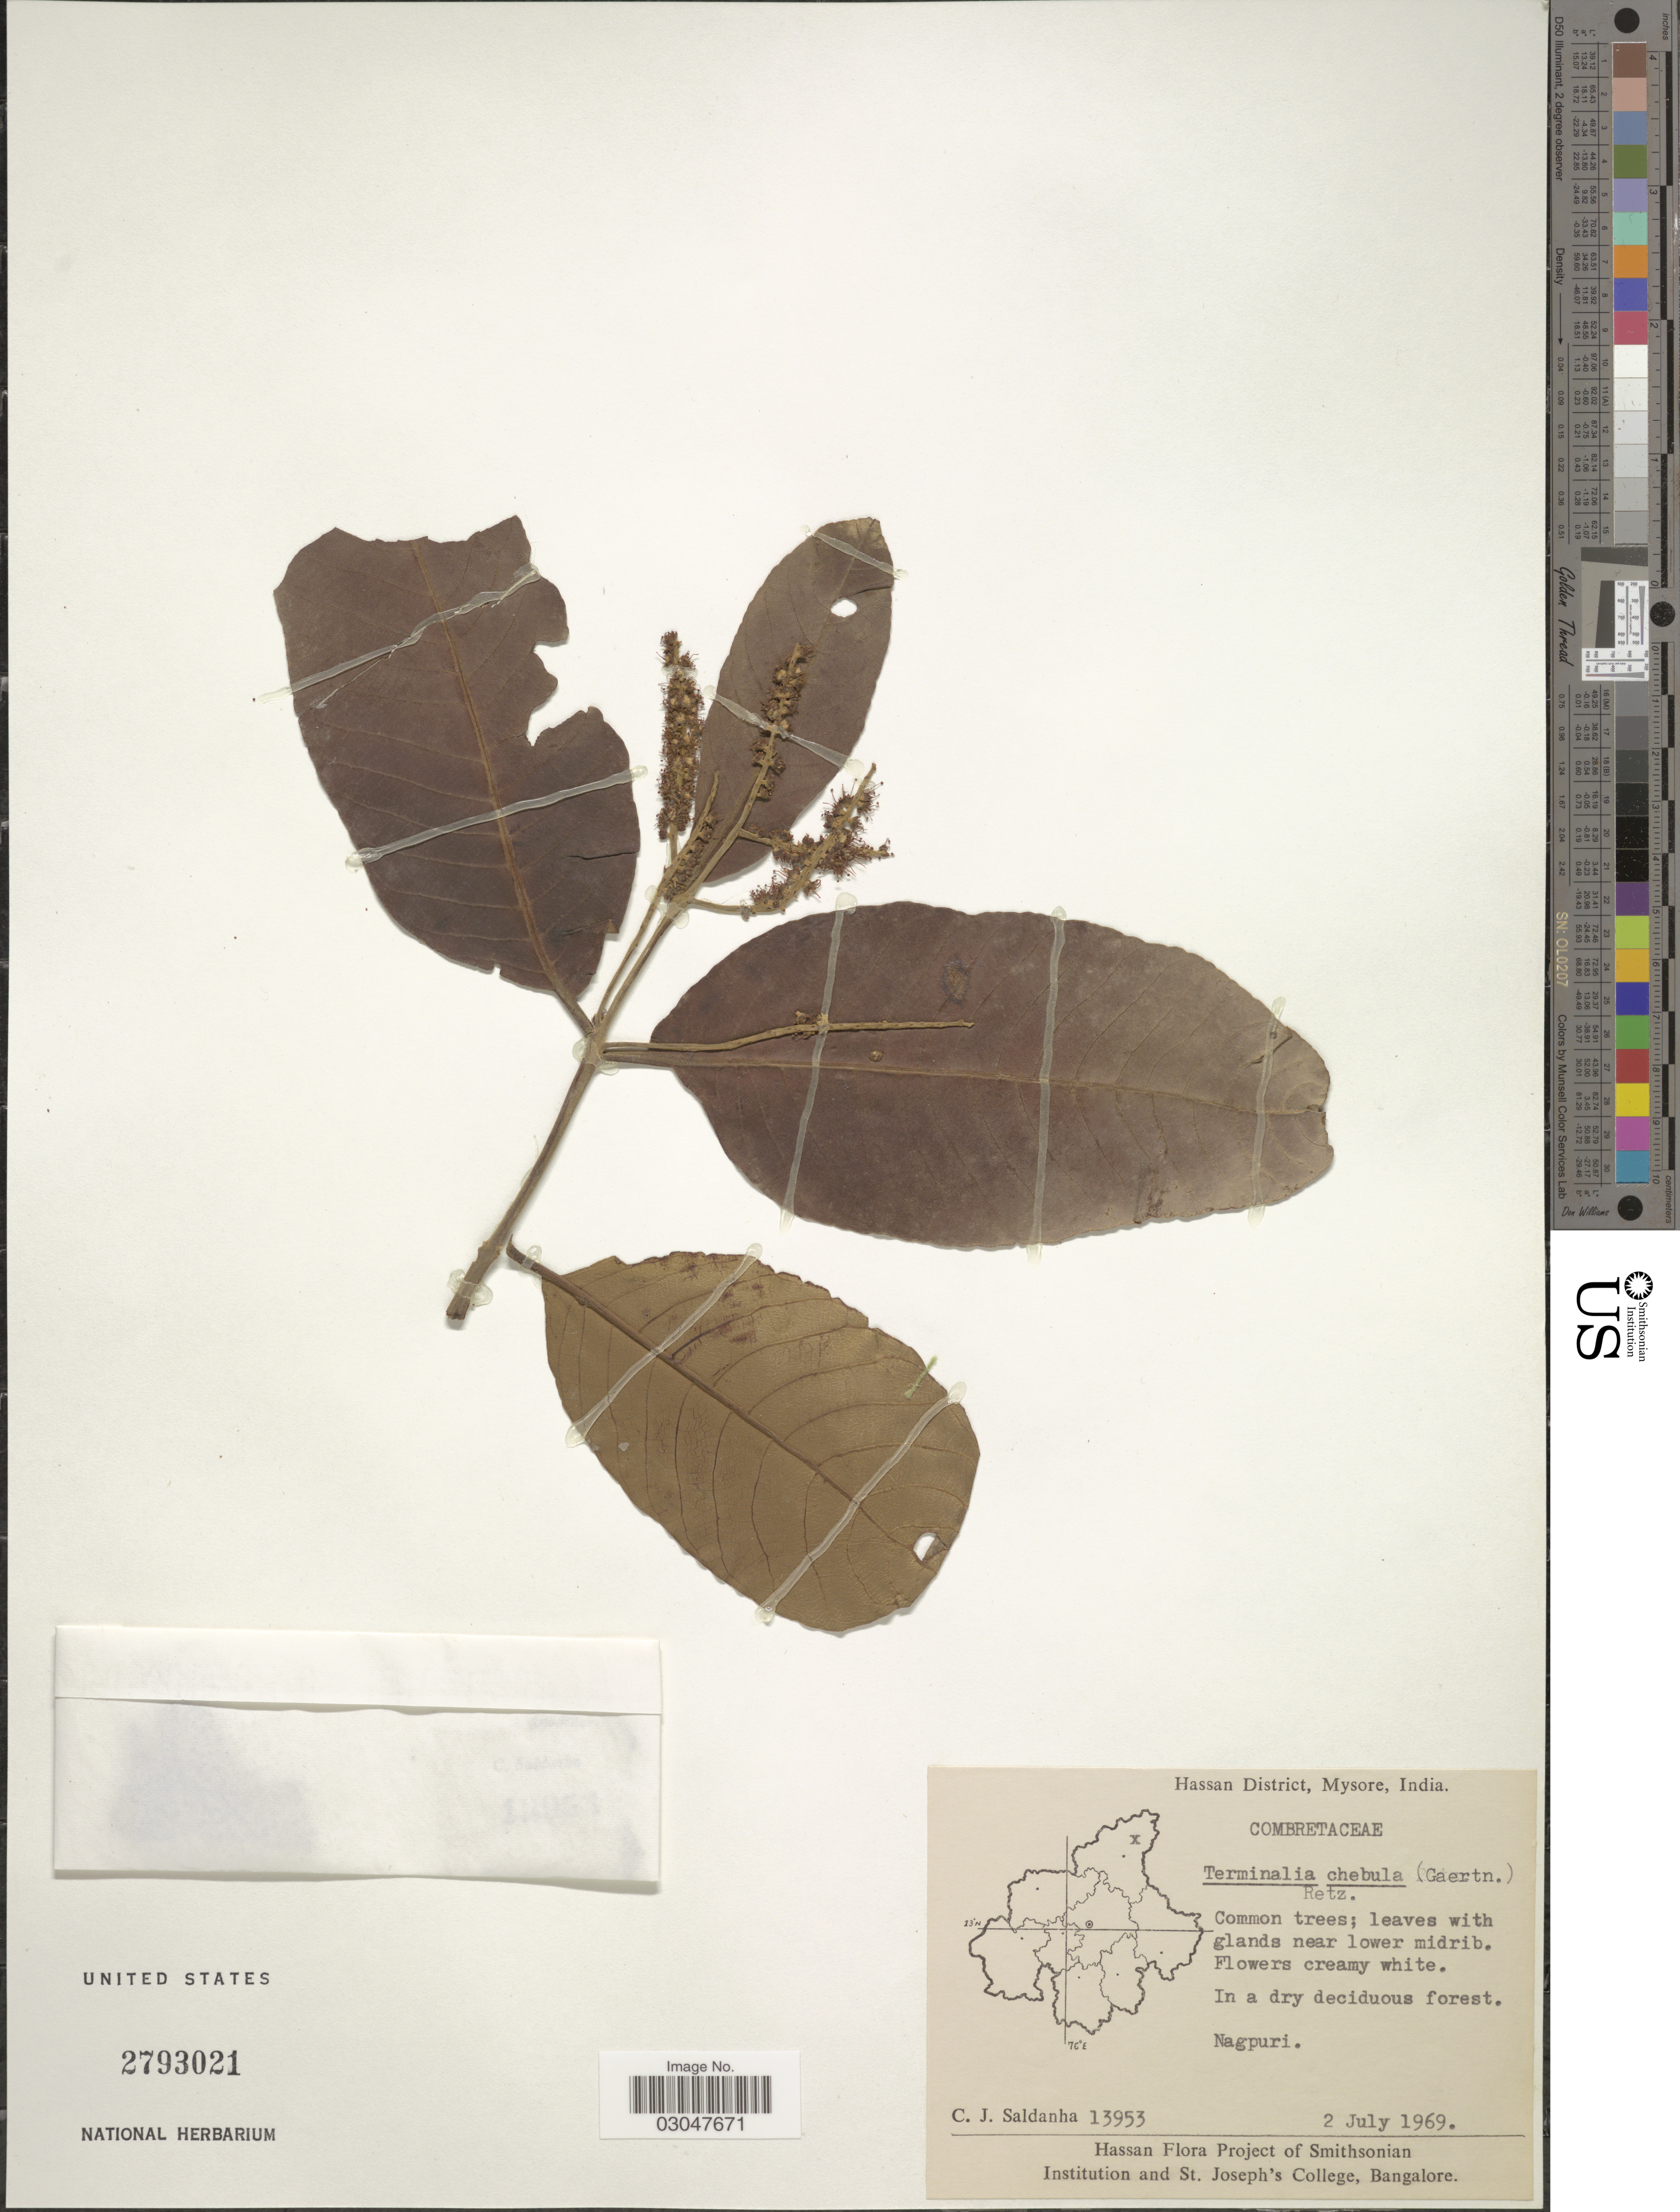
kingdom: Plantae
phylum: Tracheophyta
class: Magnoliopsida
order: Myrtales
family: Combretaceae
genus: Terminalia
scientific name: Terminalia chebula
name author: Retz.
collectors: C. J. Saldanha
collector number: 13953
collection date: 1969-07-02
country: India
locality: Hassan District, Mysore. Nagpuri.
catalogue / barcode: US 2793021